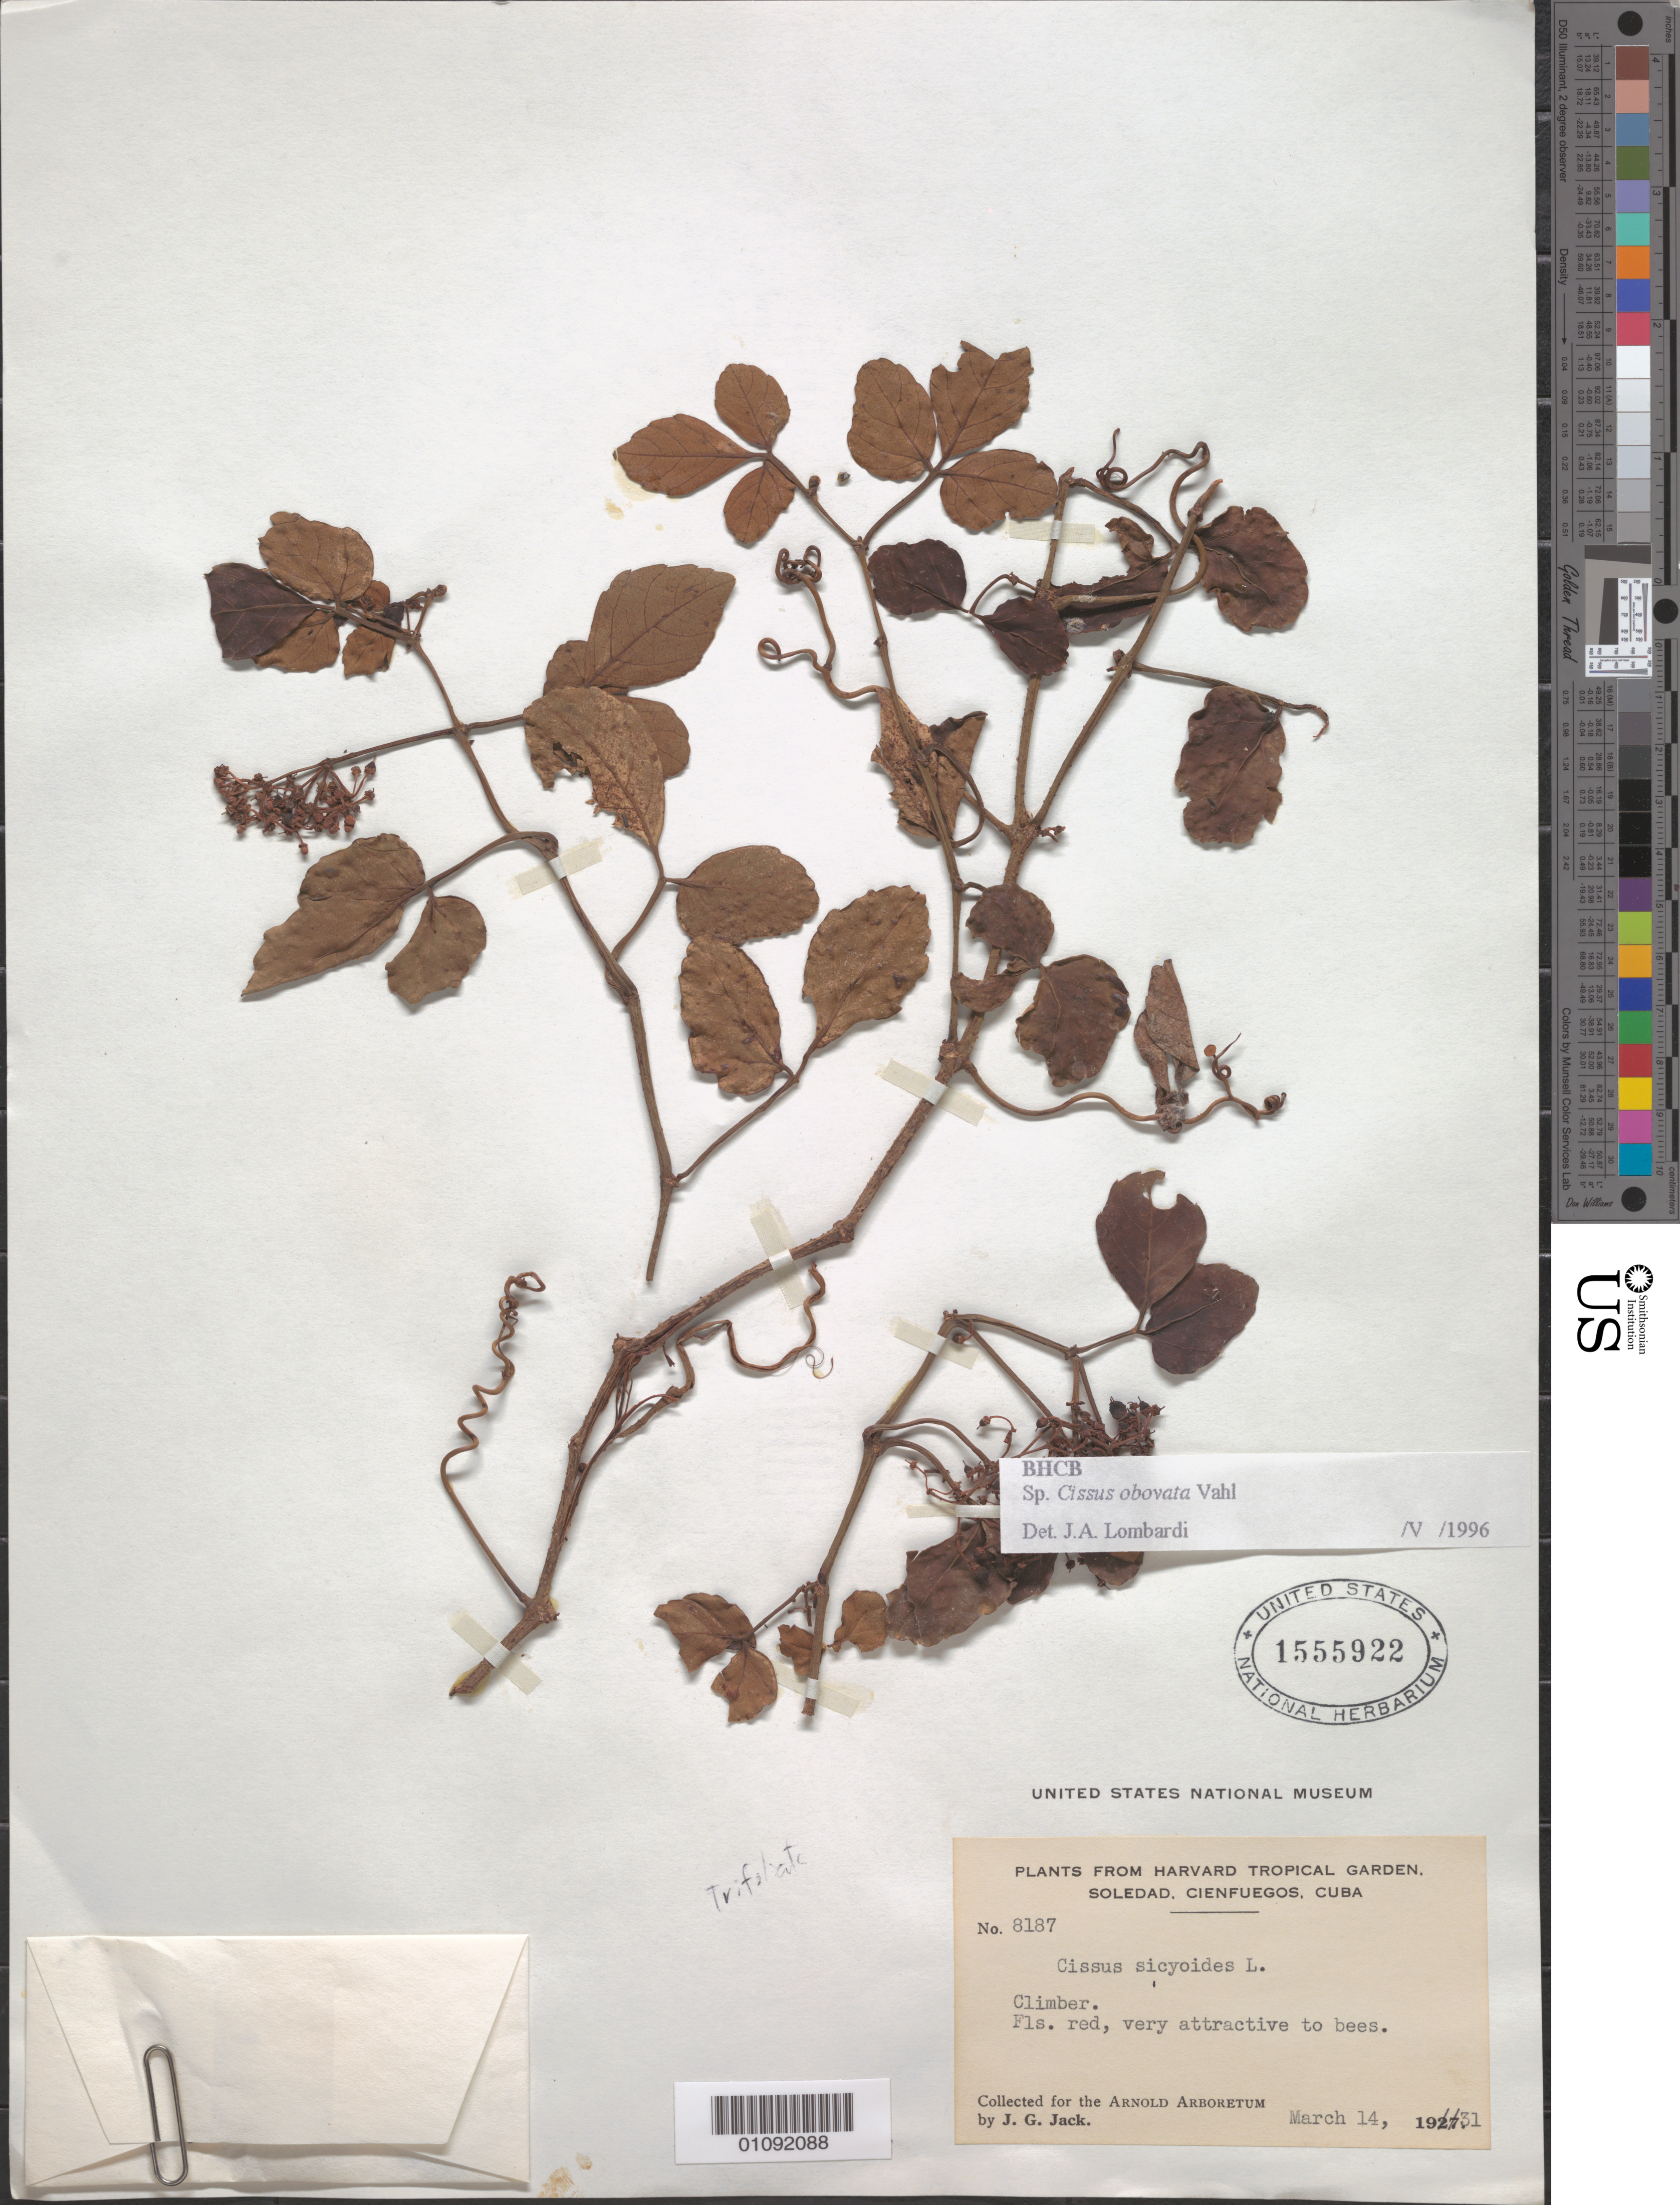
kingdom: Plantae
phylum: Tracheophyta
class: Magnoliopsida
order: Vitales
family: Vitaceae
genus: Cissus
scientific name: Cissus obovata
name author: Vahl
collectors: J. G. Jack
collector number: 8187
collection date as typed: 14 Mar 1931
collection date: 1931-03-14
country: Cuba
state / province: Cienfuegos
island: Cuba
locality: Plants from Harvard Tropical Garden, Soledad, Cienfuegos, Cuba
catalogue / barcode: US 1555922